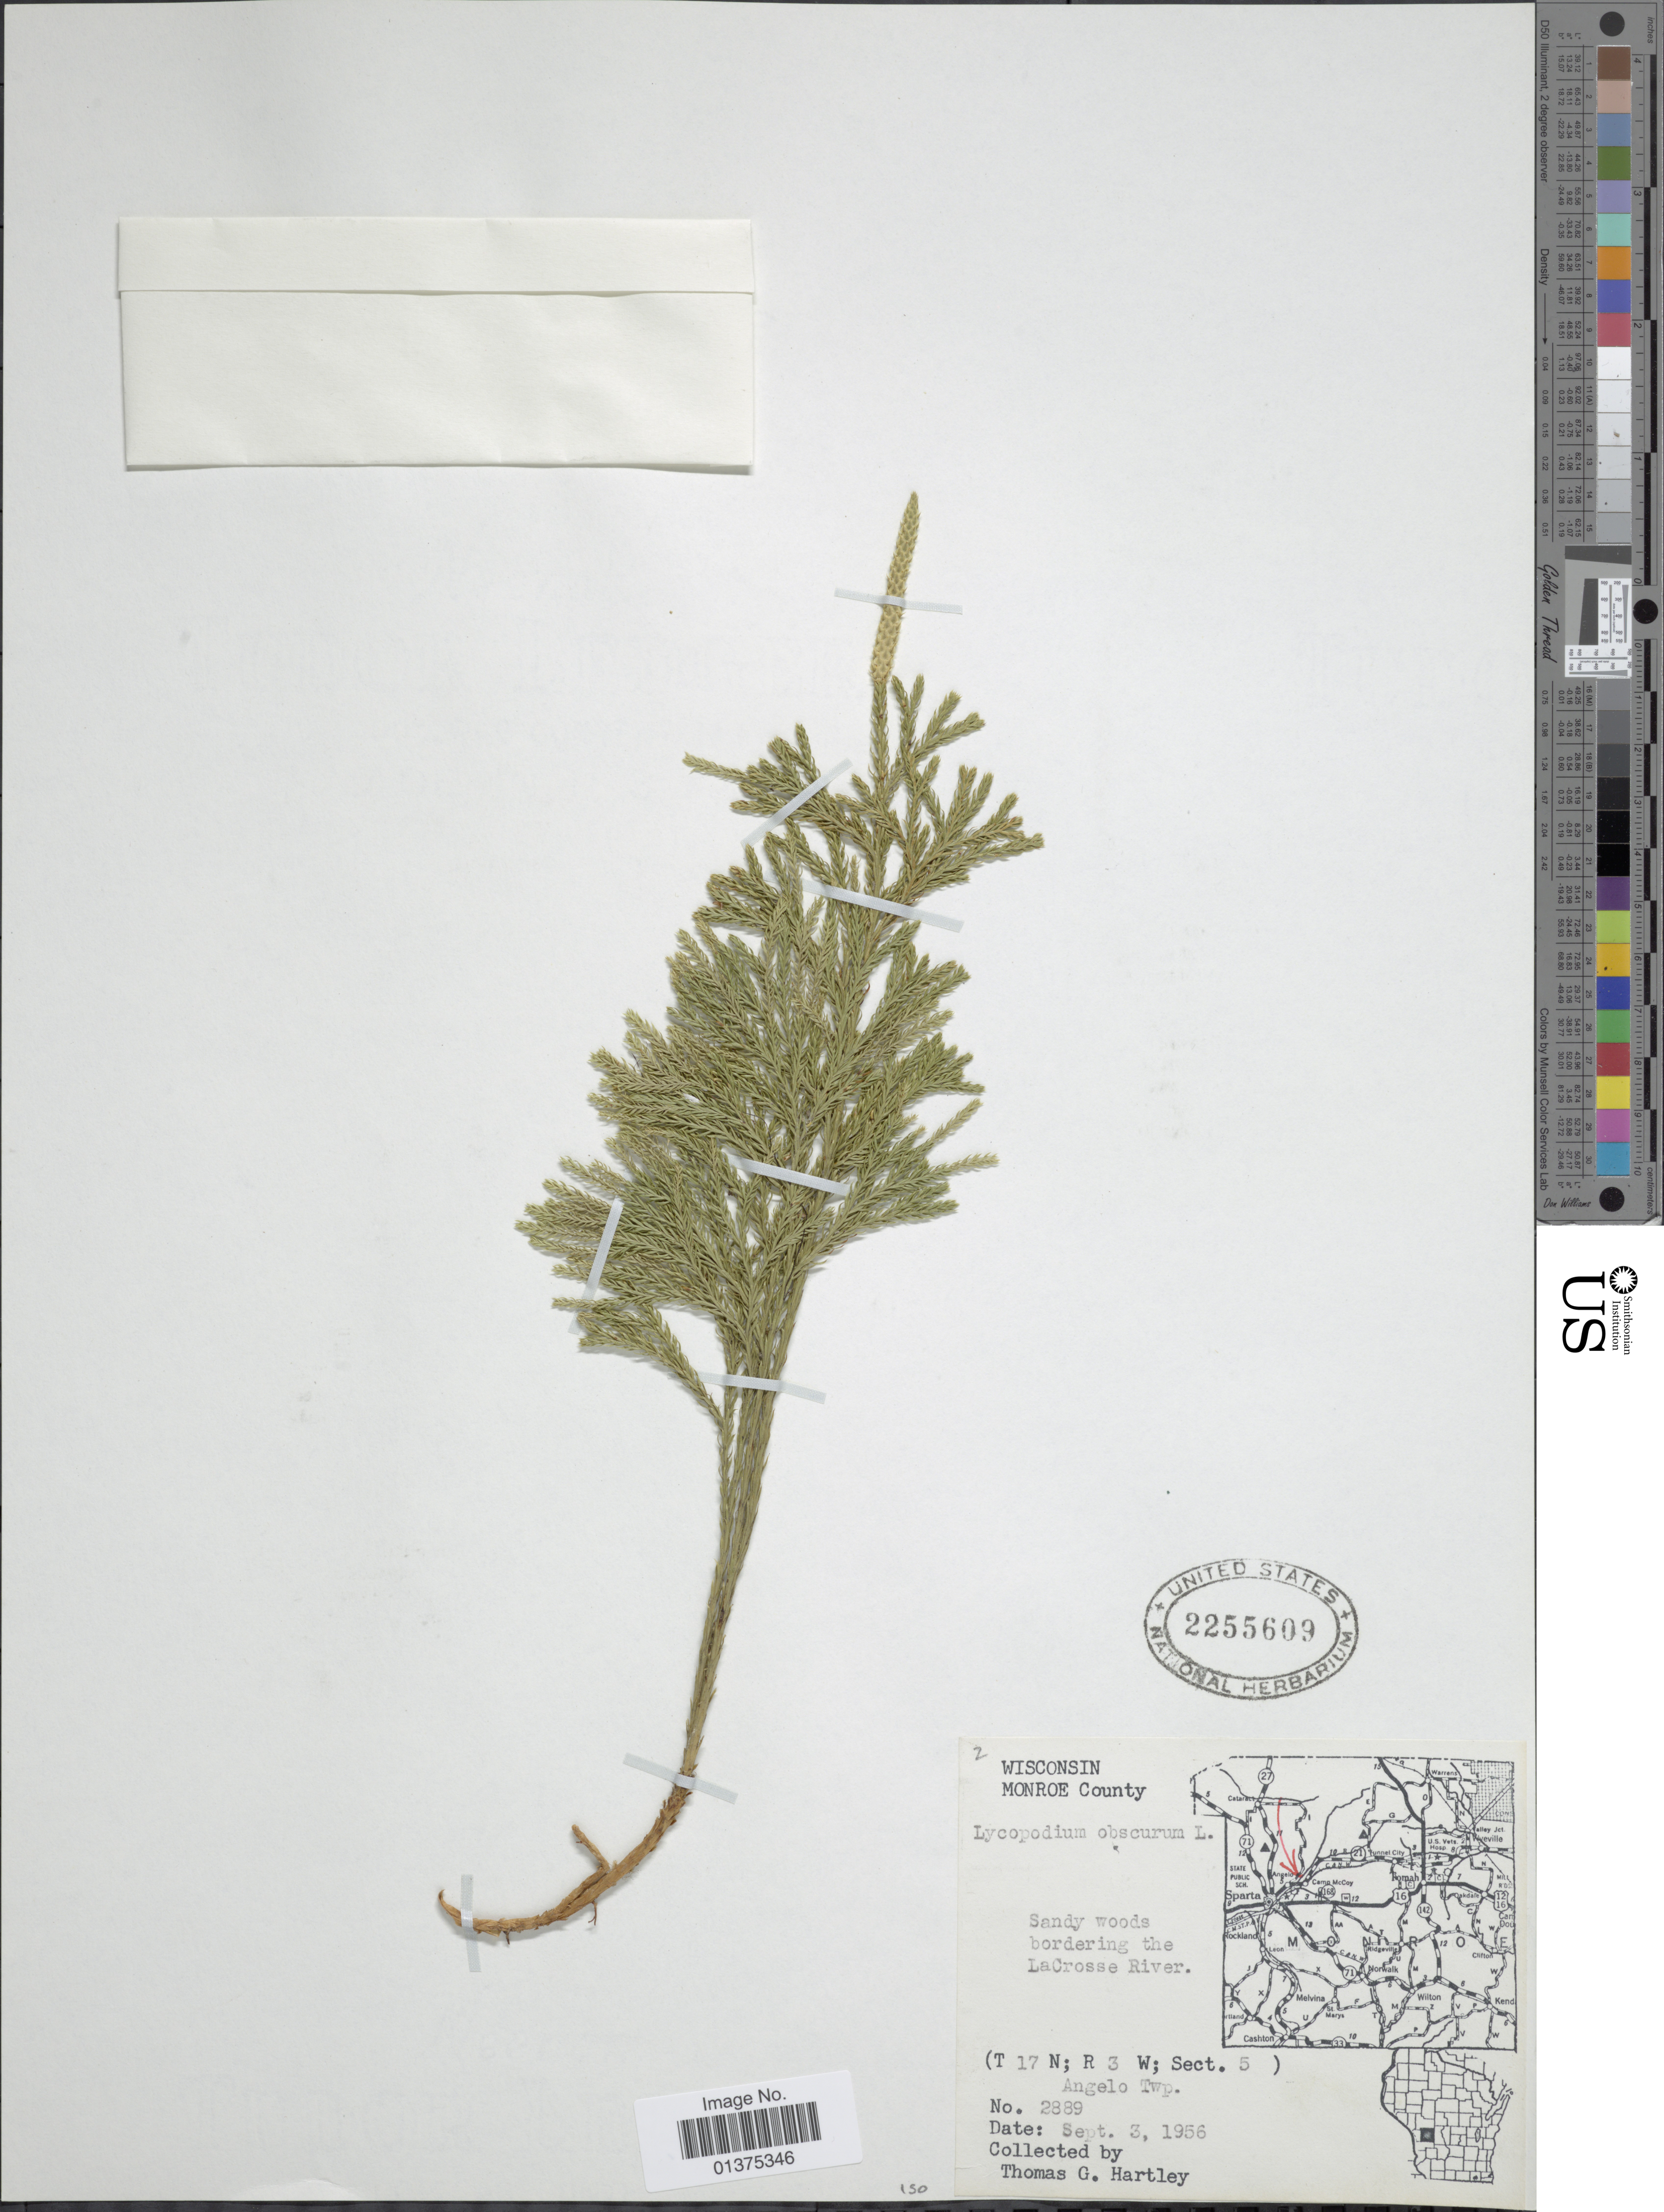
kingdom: Plantae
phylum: Tracheophyta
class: Lycopodiopsida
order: Lycopodiales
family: Lycopodiaceae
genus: Dendrolycopodium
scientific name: Dendrolycopodium hickeyi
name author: (W.H. Wagner et al.) A. Haines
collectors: T. G. Hartley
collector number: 2889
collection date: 1956-09-03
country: United States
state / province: Wisconsin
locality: Monroe County, Sandy woods bordering the LaCrosseRiver, (T17N; R3W; sect 5), Angelo Twp.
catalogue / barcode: US 2255609